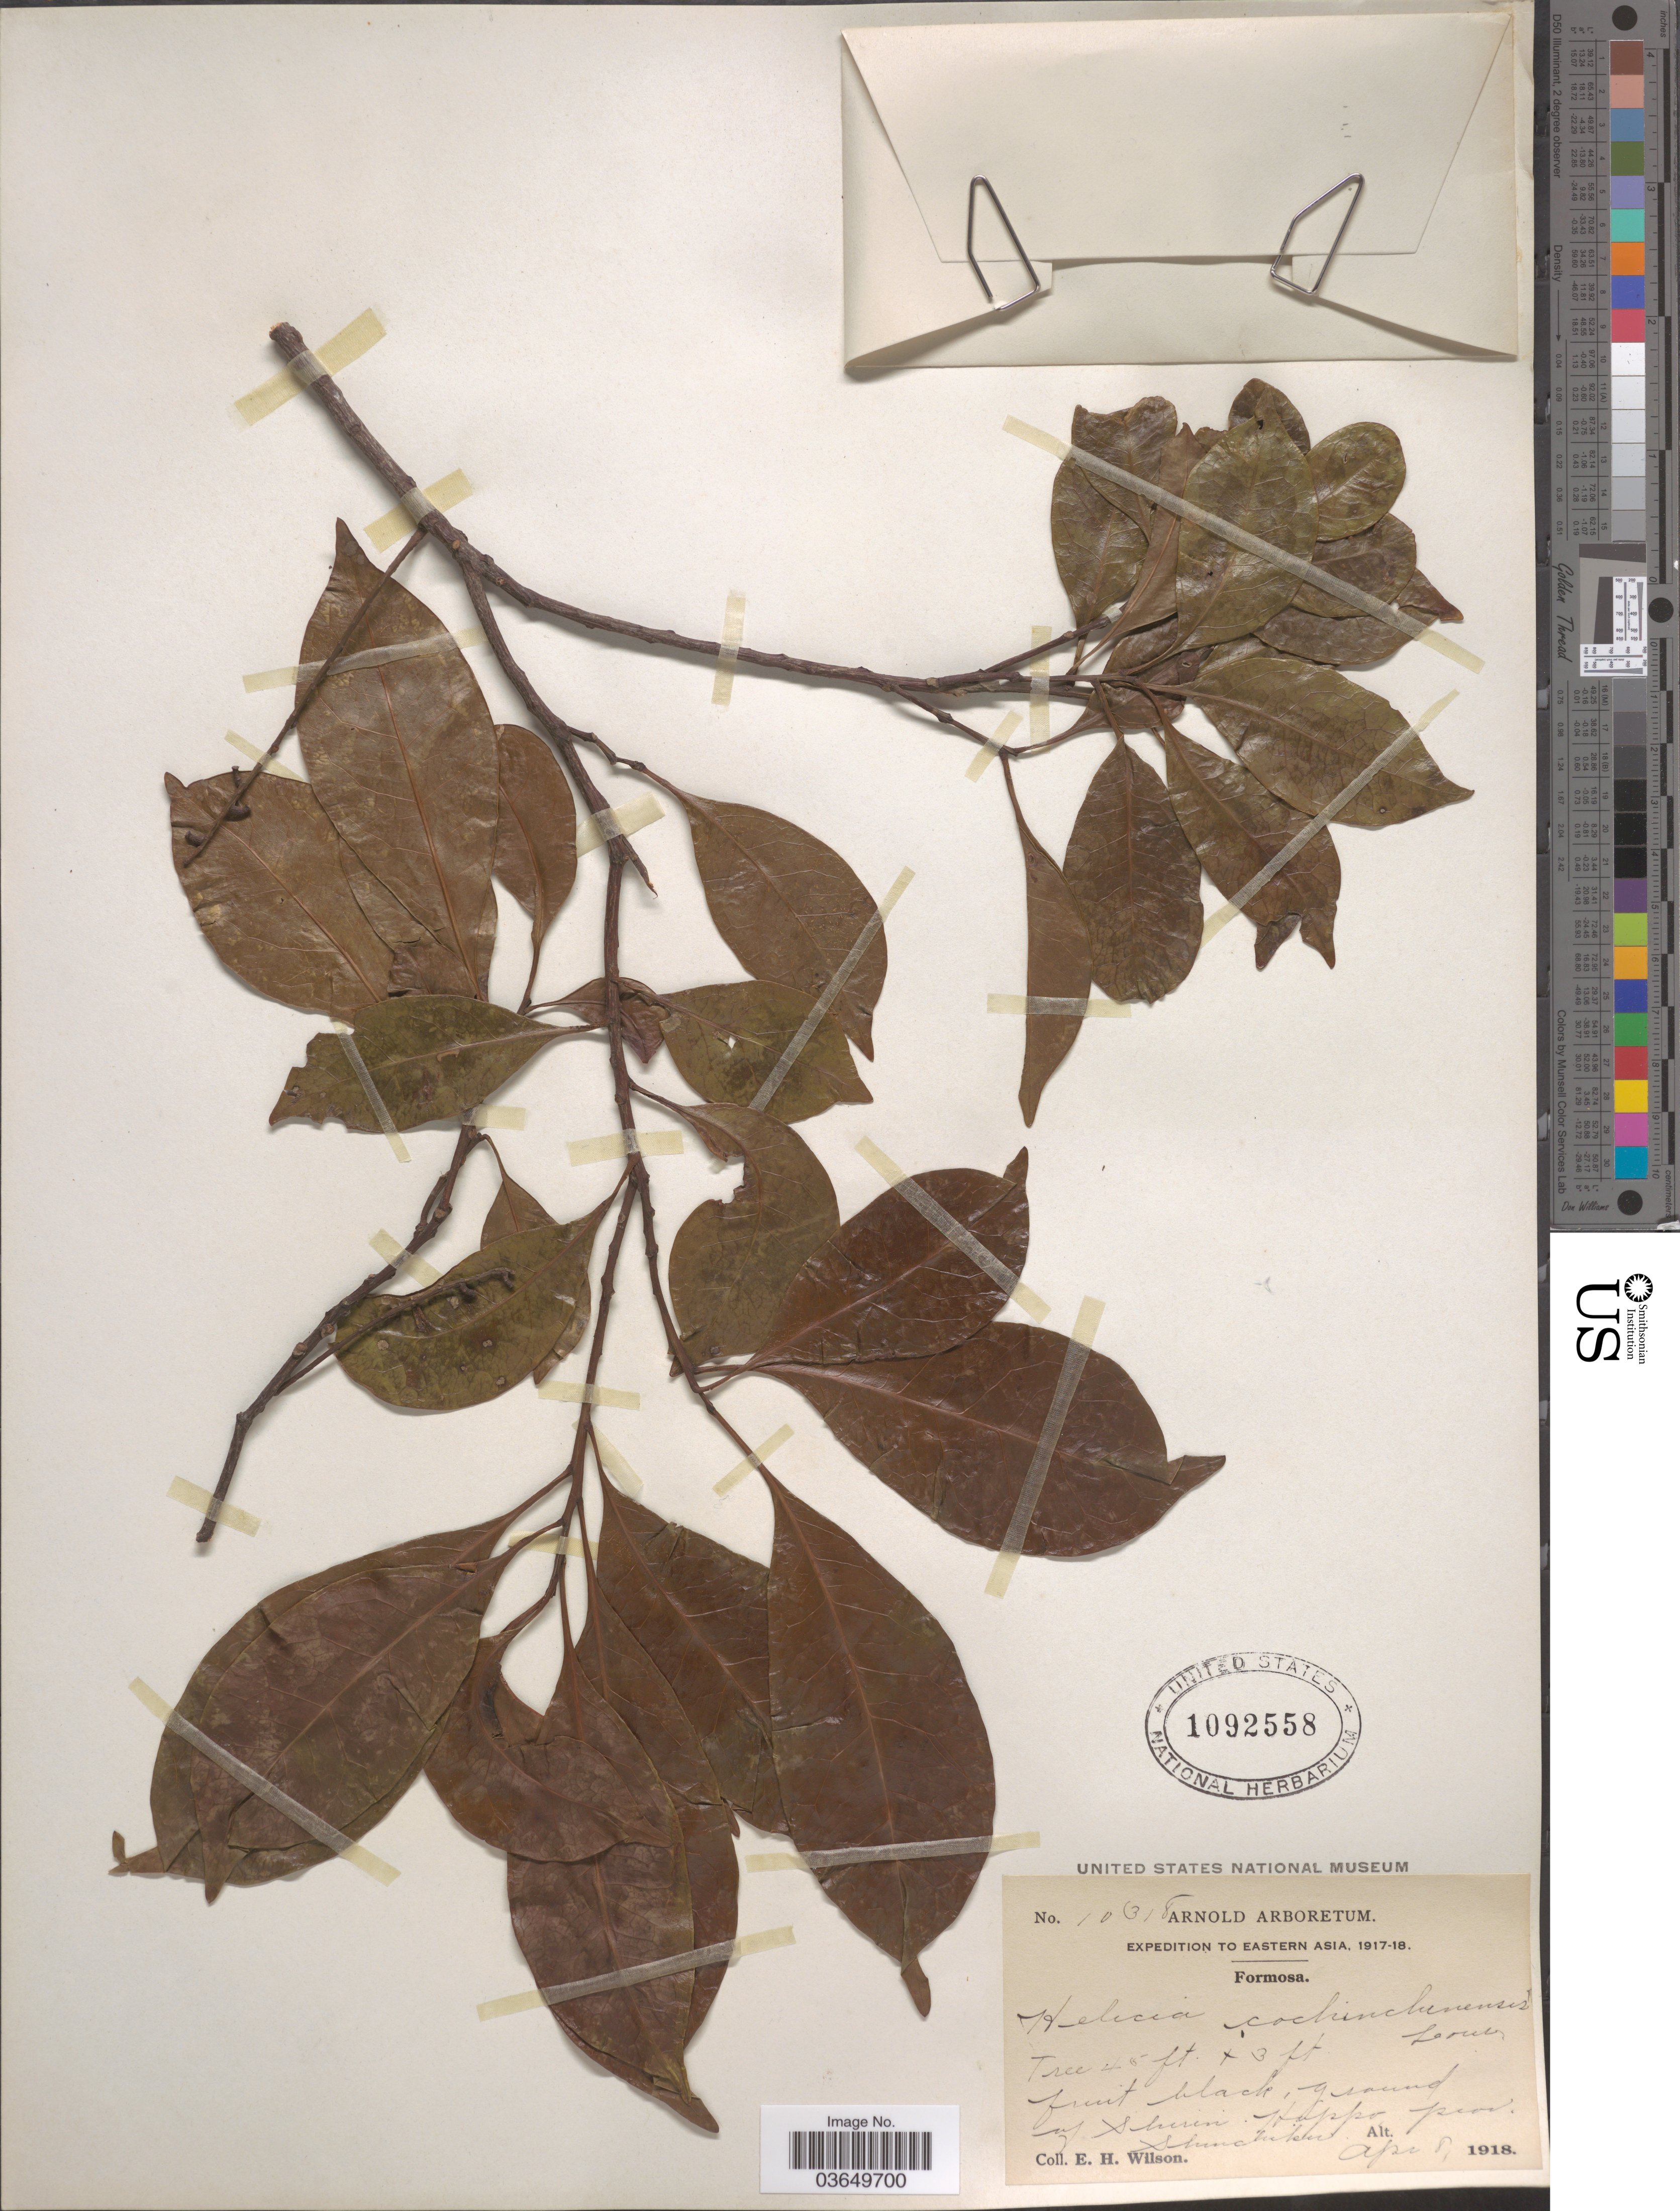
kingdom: Plantae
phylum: Tracheophyta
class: Magnoliopsida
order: Proteales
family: Proteaceae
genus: Helicia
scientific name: Helicia cochinchinensis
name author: Lour.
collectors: E. Wilson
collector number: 10318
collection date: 1918-04-08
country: Taiwan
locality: Eastern Asia. Formosa. Ground of Shirin. Hoppo prov. Shinchiku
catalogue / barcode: US 1092558